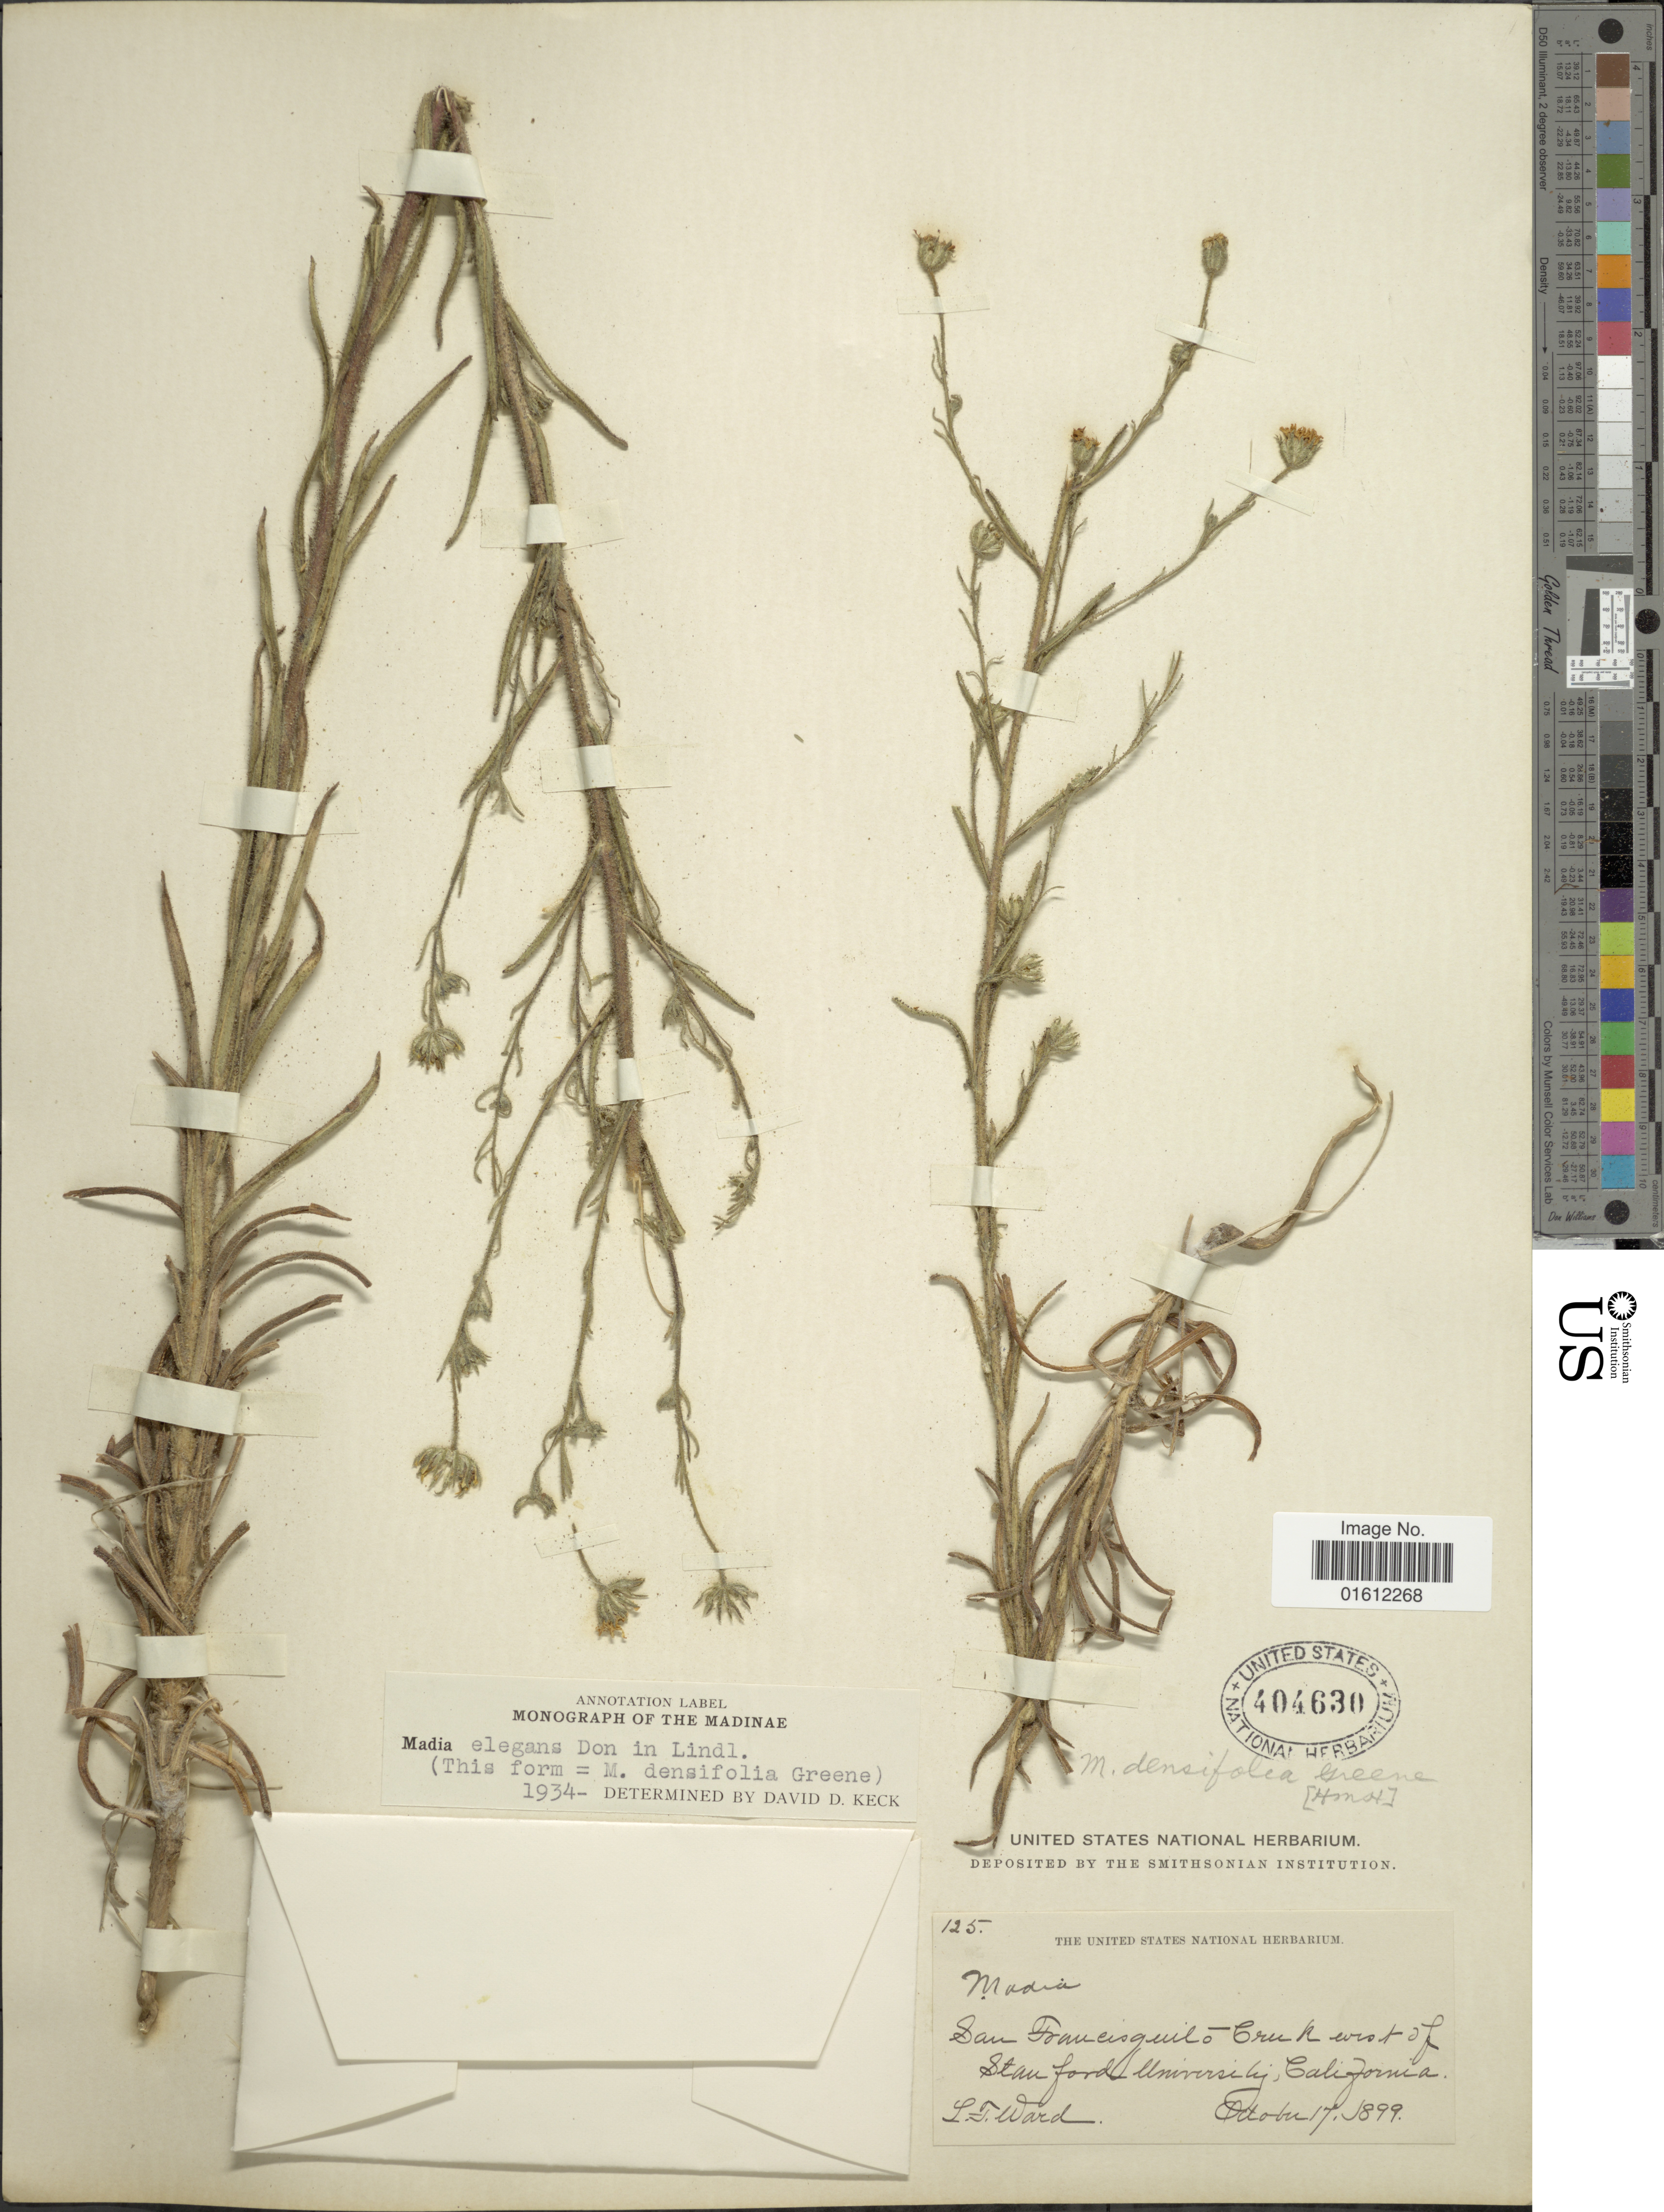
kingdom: Plantae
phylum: Tracheophyta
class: Magnoliopsida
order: Asterales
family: Asteraceae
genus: Madia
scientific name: Madia elegans subsp. densifolia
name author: (Greene) D.D. Keck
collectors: L. Ward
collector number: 125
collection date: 1899-10-17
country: United States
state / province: California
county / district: Santa Clara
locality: San Francisquito Creek west of Stanford University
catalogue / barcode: US 404630